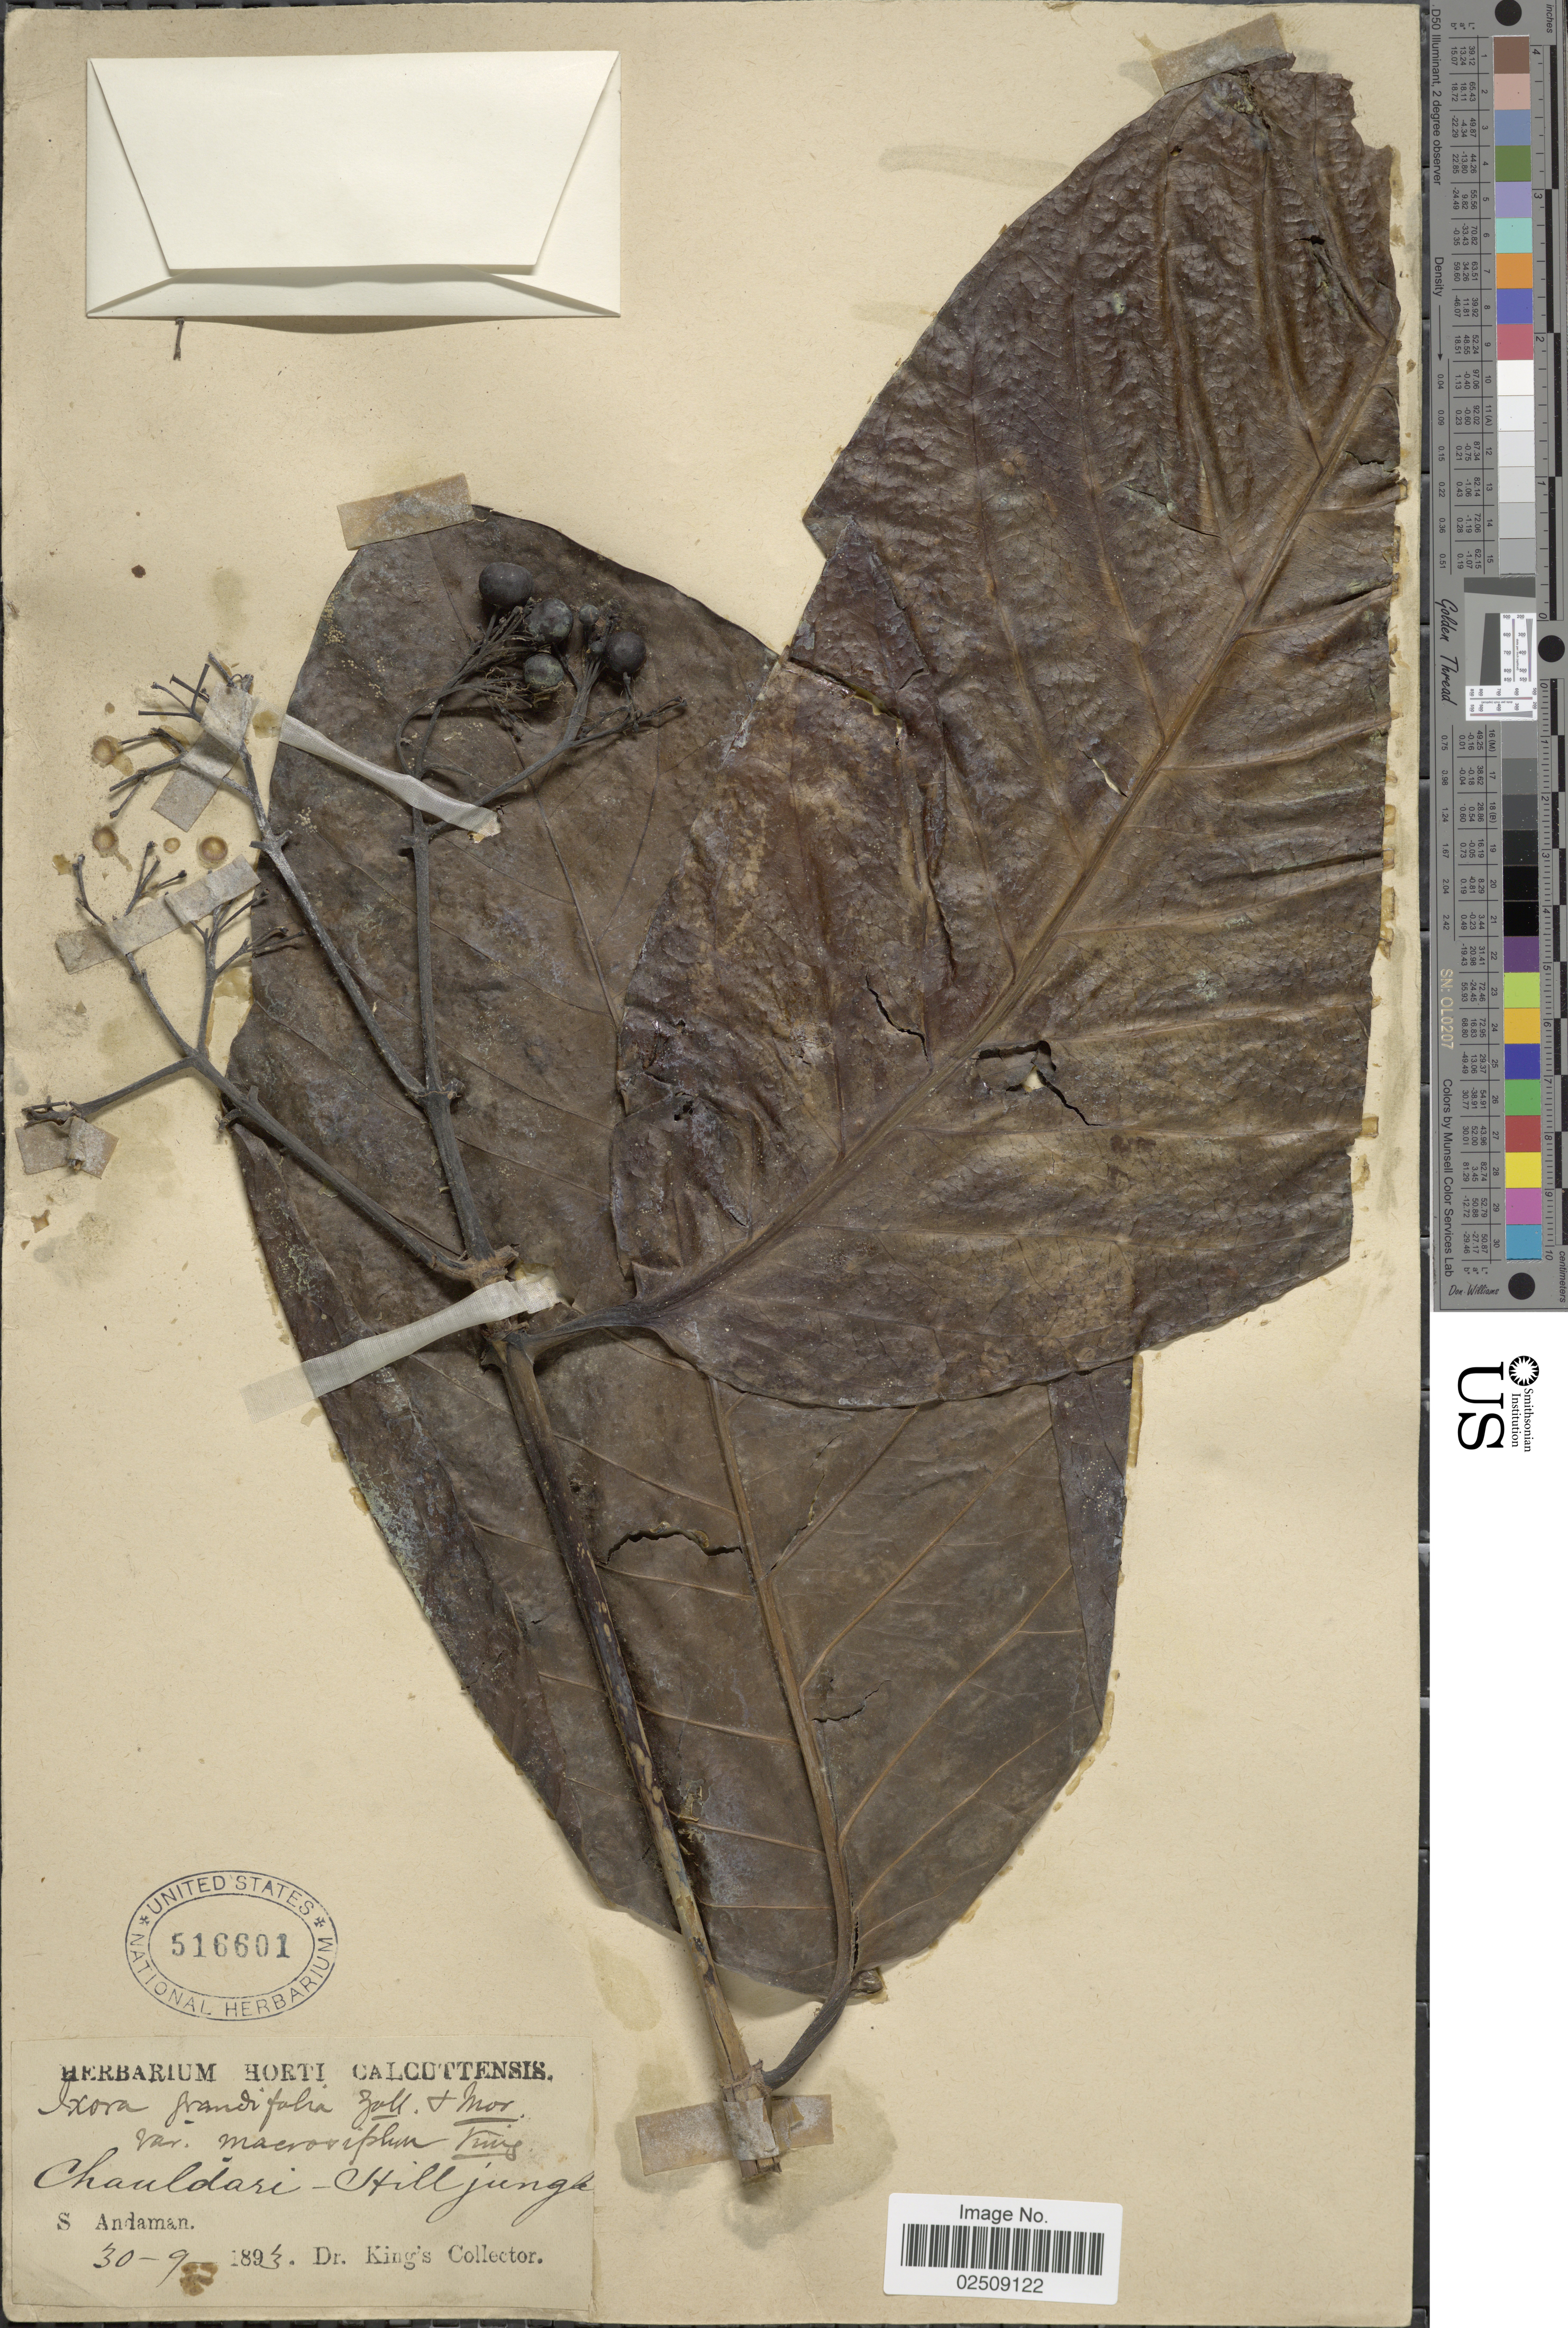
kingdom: Plantae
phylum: Tracheophyta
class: Magnoliopsida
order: Gentianales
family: Rubiaceae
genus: Ixora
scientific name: Ixora grandifolia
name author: (Blume) Zoll. & Moritzi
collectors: Dr. King's collector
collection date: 1893-09-30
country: India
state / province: Andaman and Nicobar Islands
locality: Chauldari - Hill jungle. S. Andaman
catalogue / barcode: US 516601